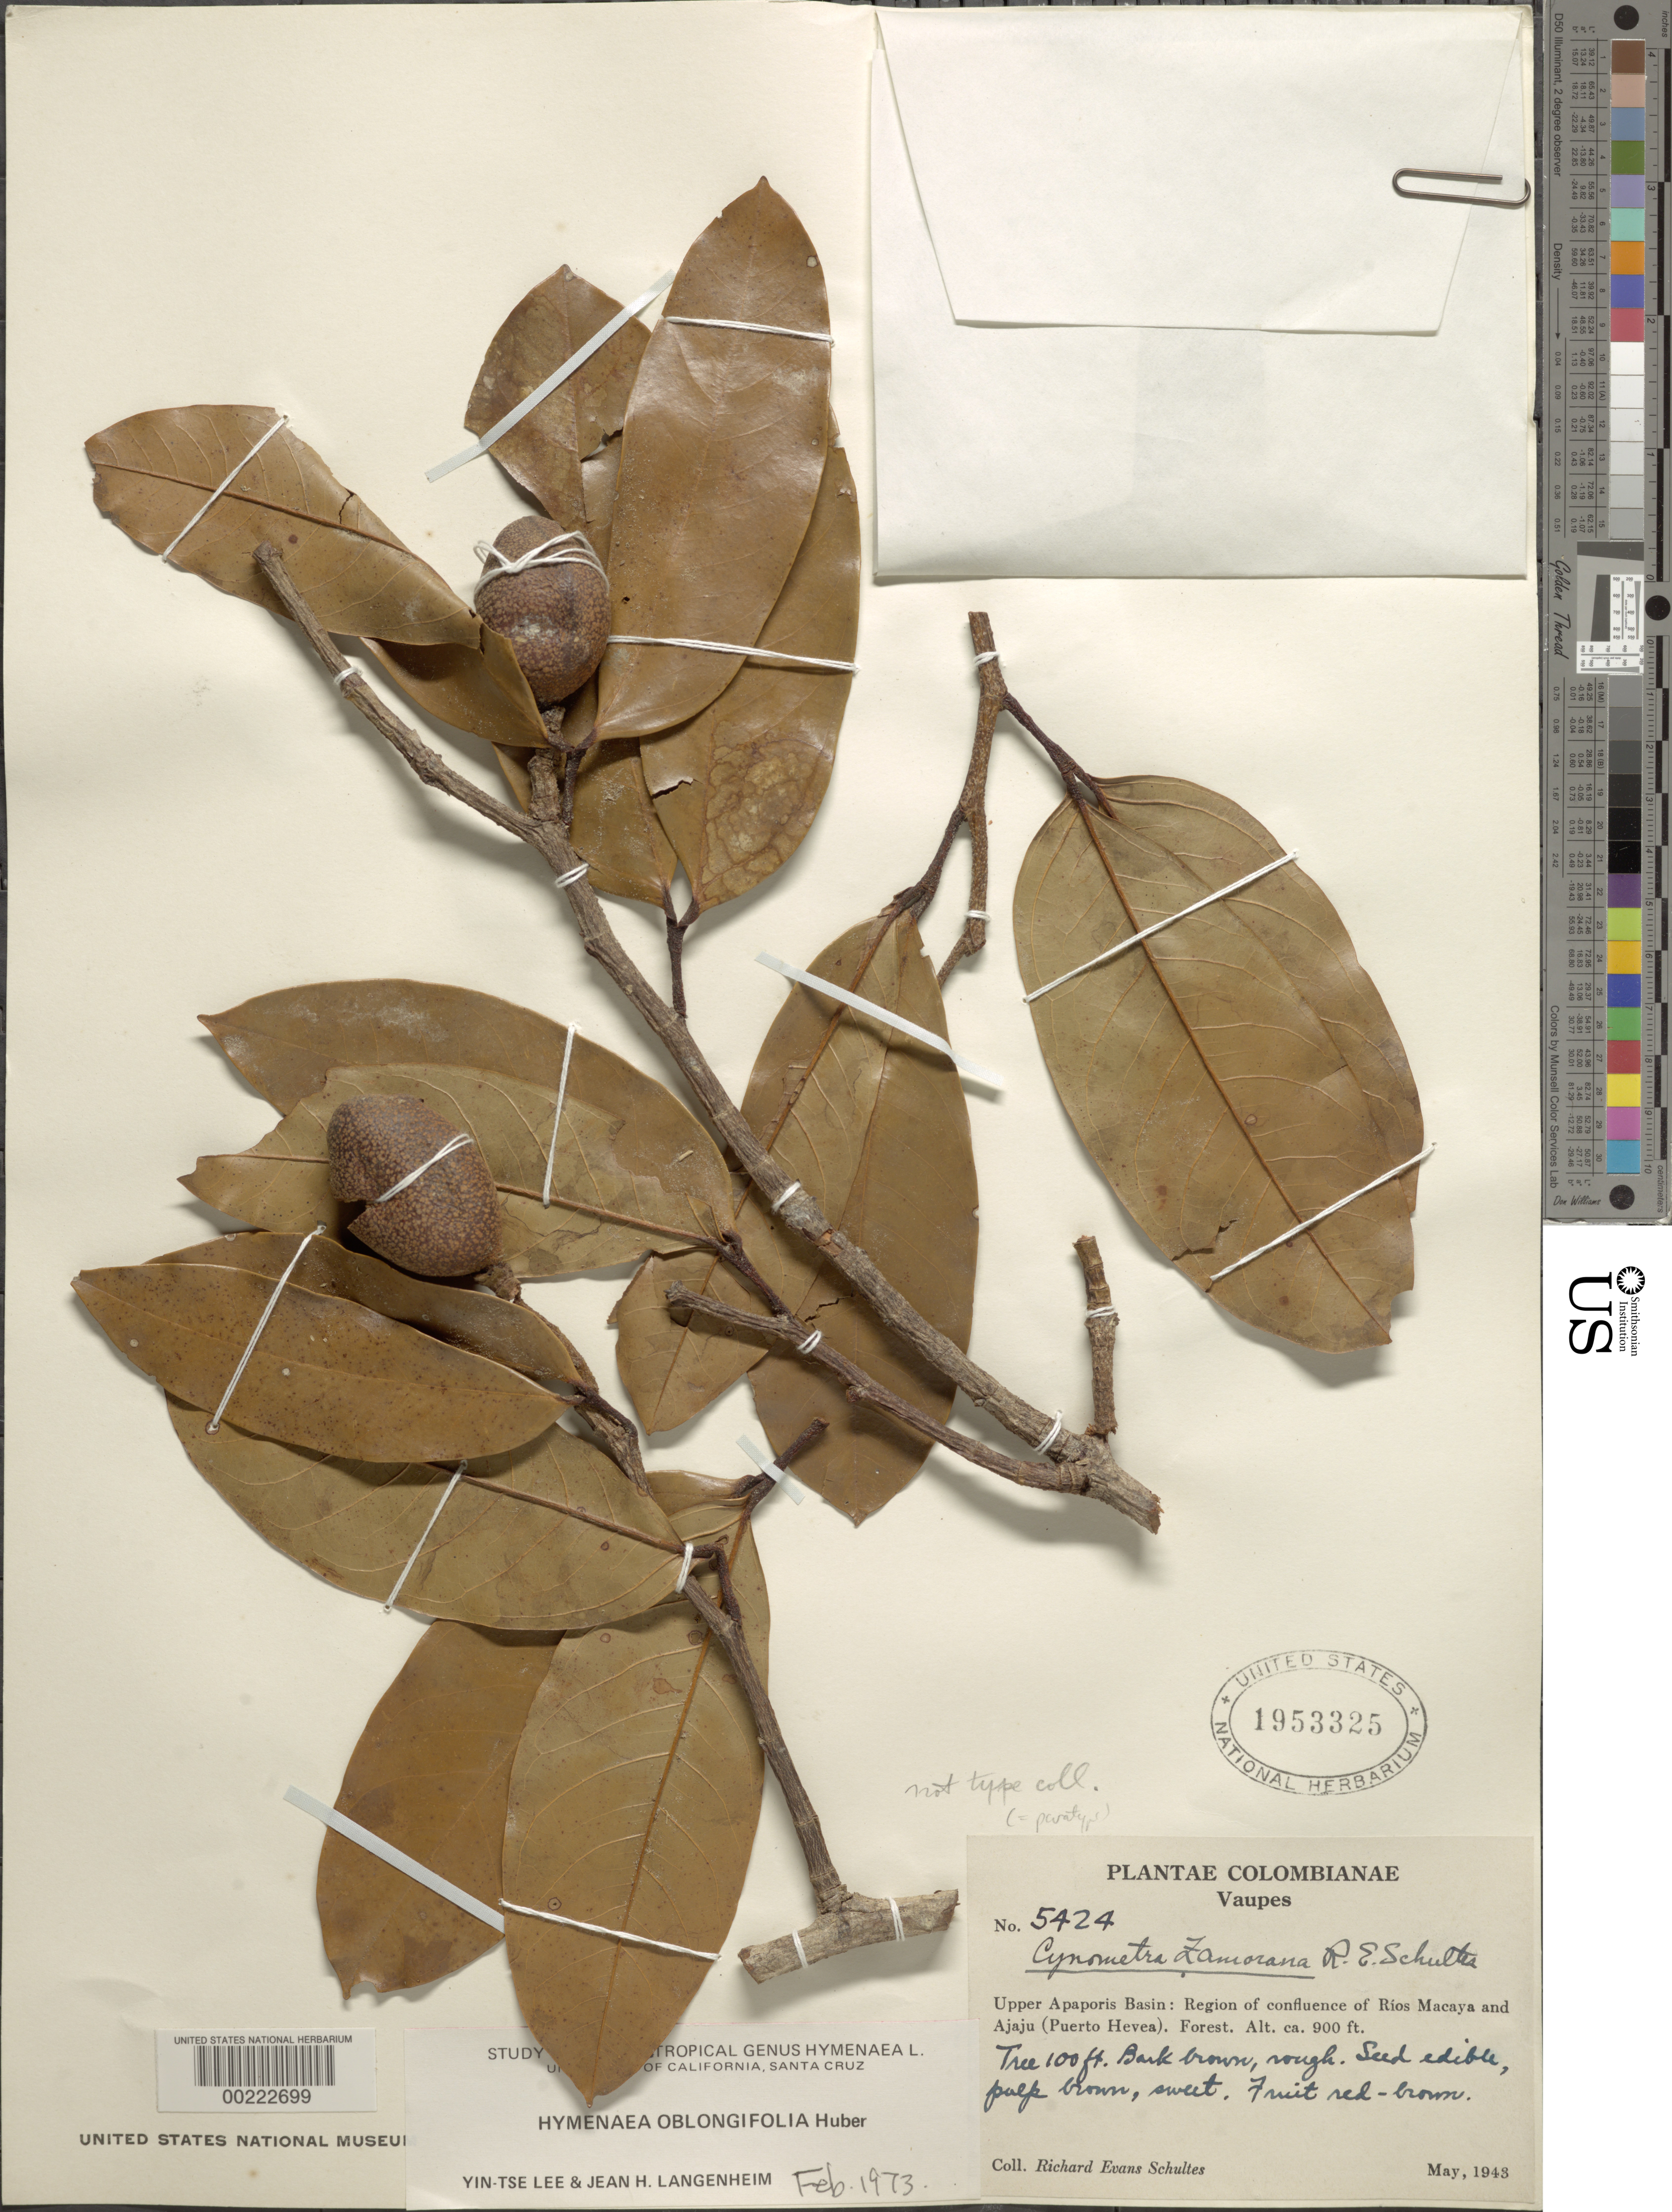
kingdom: Plantae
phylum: Tracheophyta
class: Magnoliopsida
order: Fabales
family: Fabaceae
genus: Hymenaea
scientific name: Hymenaea oblongifolia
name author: Huber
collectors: R. E. Schultes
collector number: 5424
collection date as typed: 15 May 1943 to 16 May 1943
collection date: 1943-05-15/1943-05-16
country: Colombia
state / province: Vaupés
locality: Upper Apaporis Basin: region of macaya-ajaju (Puerto Heavea) river confluence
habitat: Forest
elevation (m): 244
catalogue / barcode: US 1953325